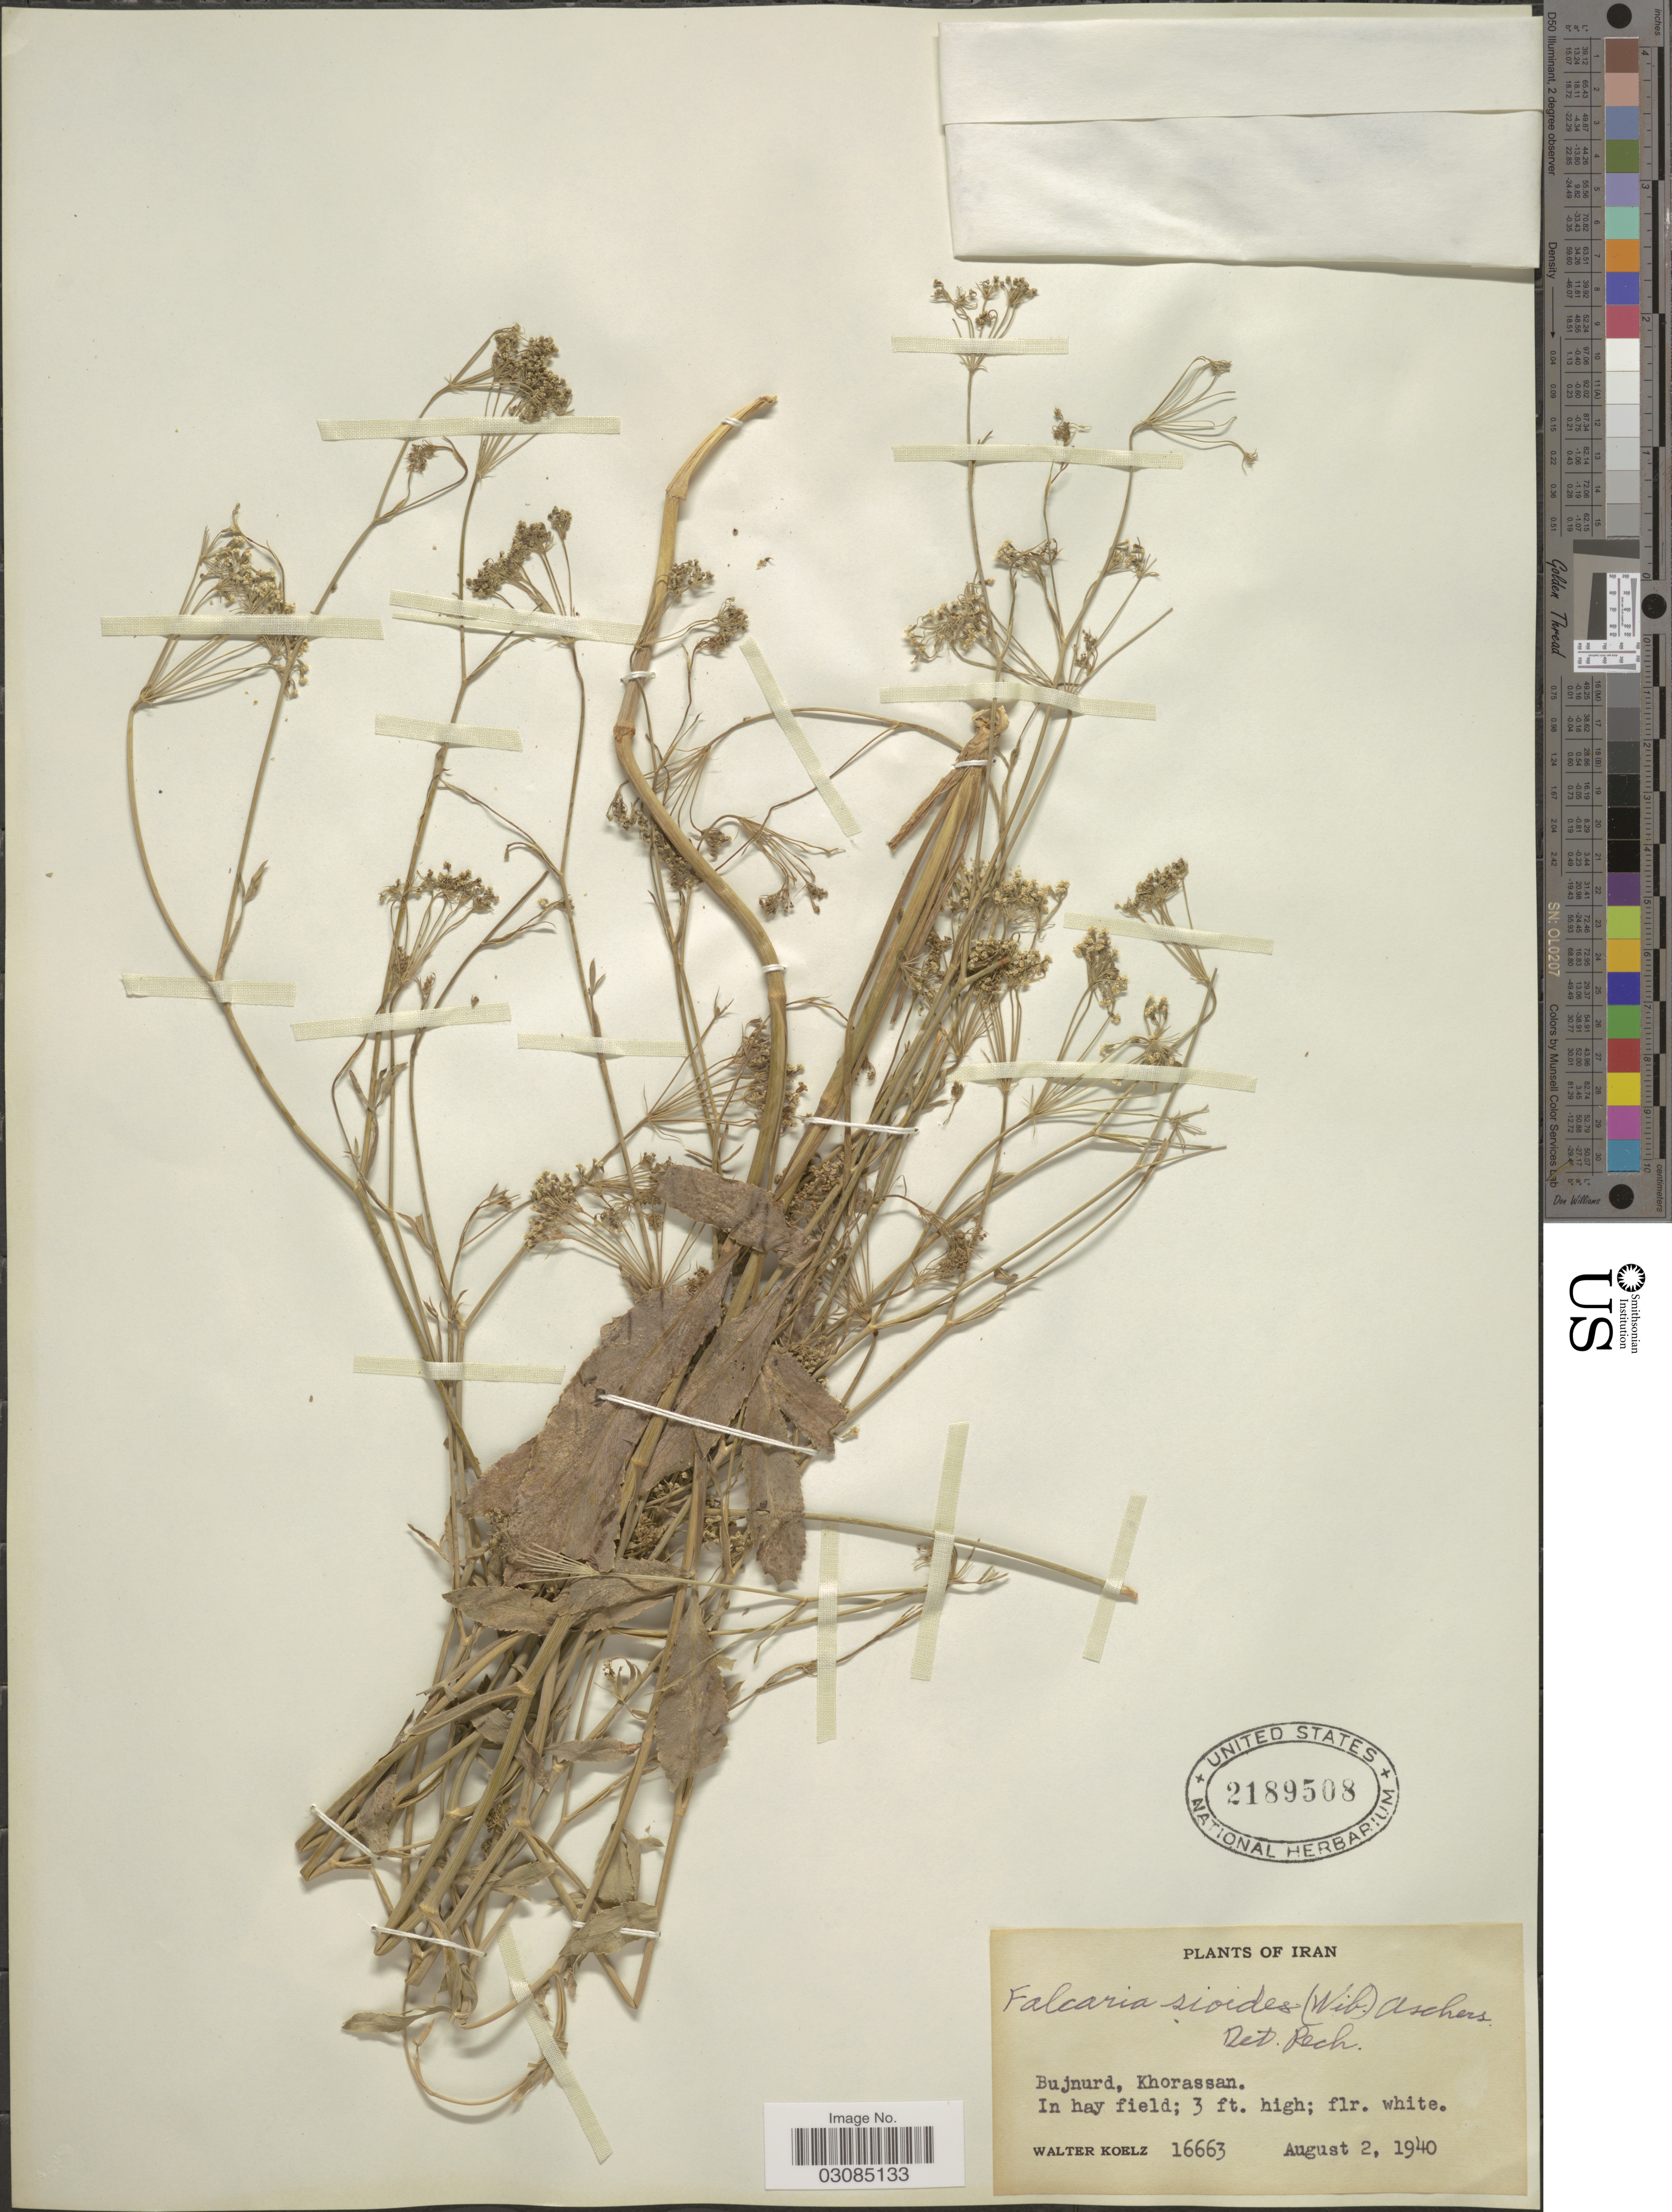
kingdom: Plantae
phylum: Tracheophyta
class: Magnoliopsida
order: Apiales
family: Apiaceae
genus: Falcaria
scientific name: Falcaria sioides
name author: (Wibel) Asch.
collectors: W. N. Koelz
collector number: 16663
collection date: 1940-08-02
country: Iran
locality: Bujnurd, Khorassan. In hay field.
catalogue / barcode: US 2189508